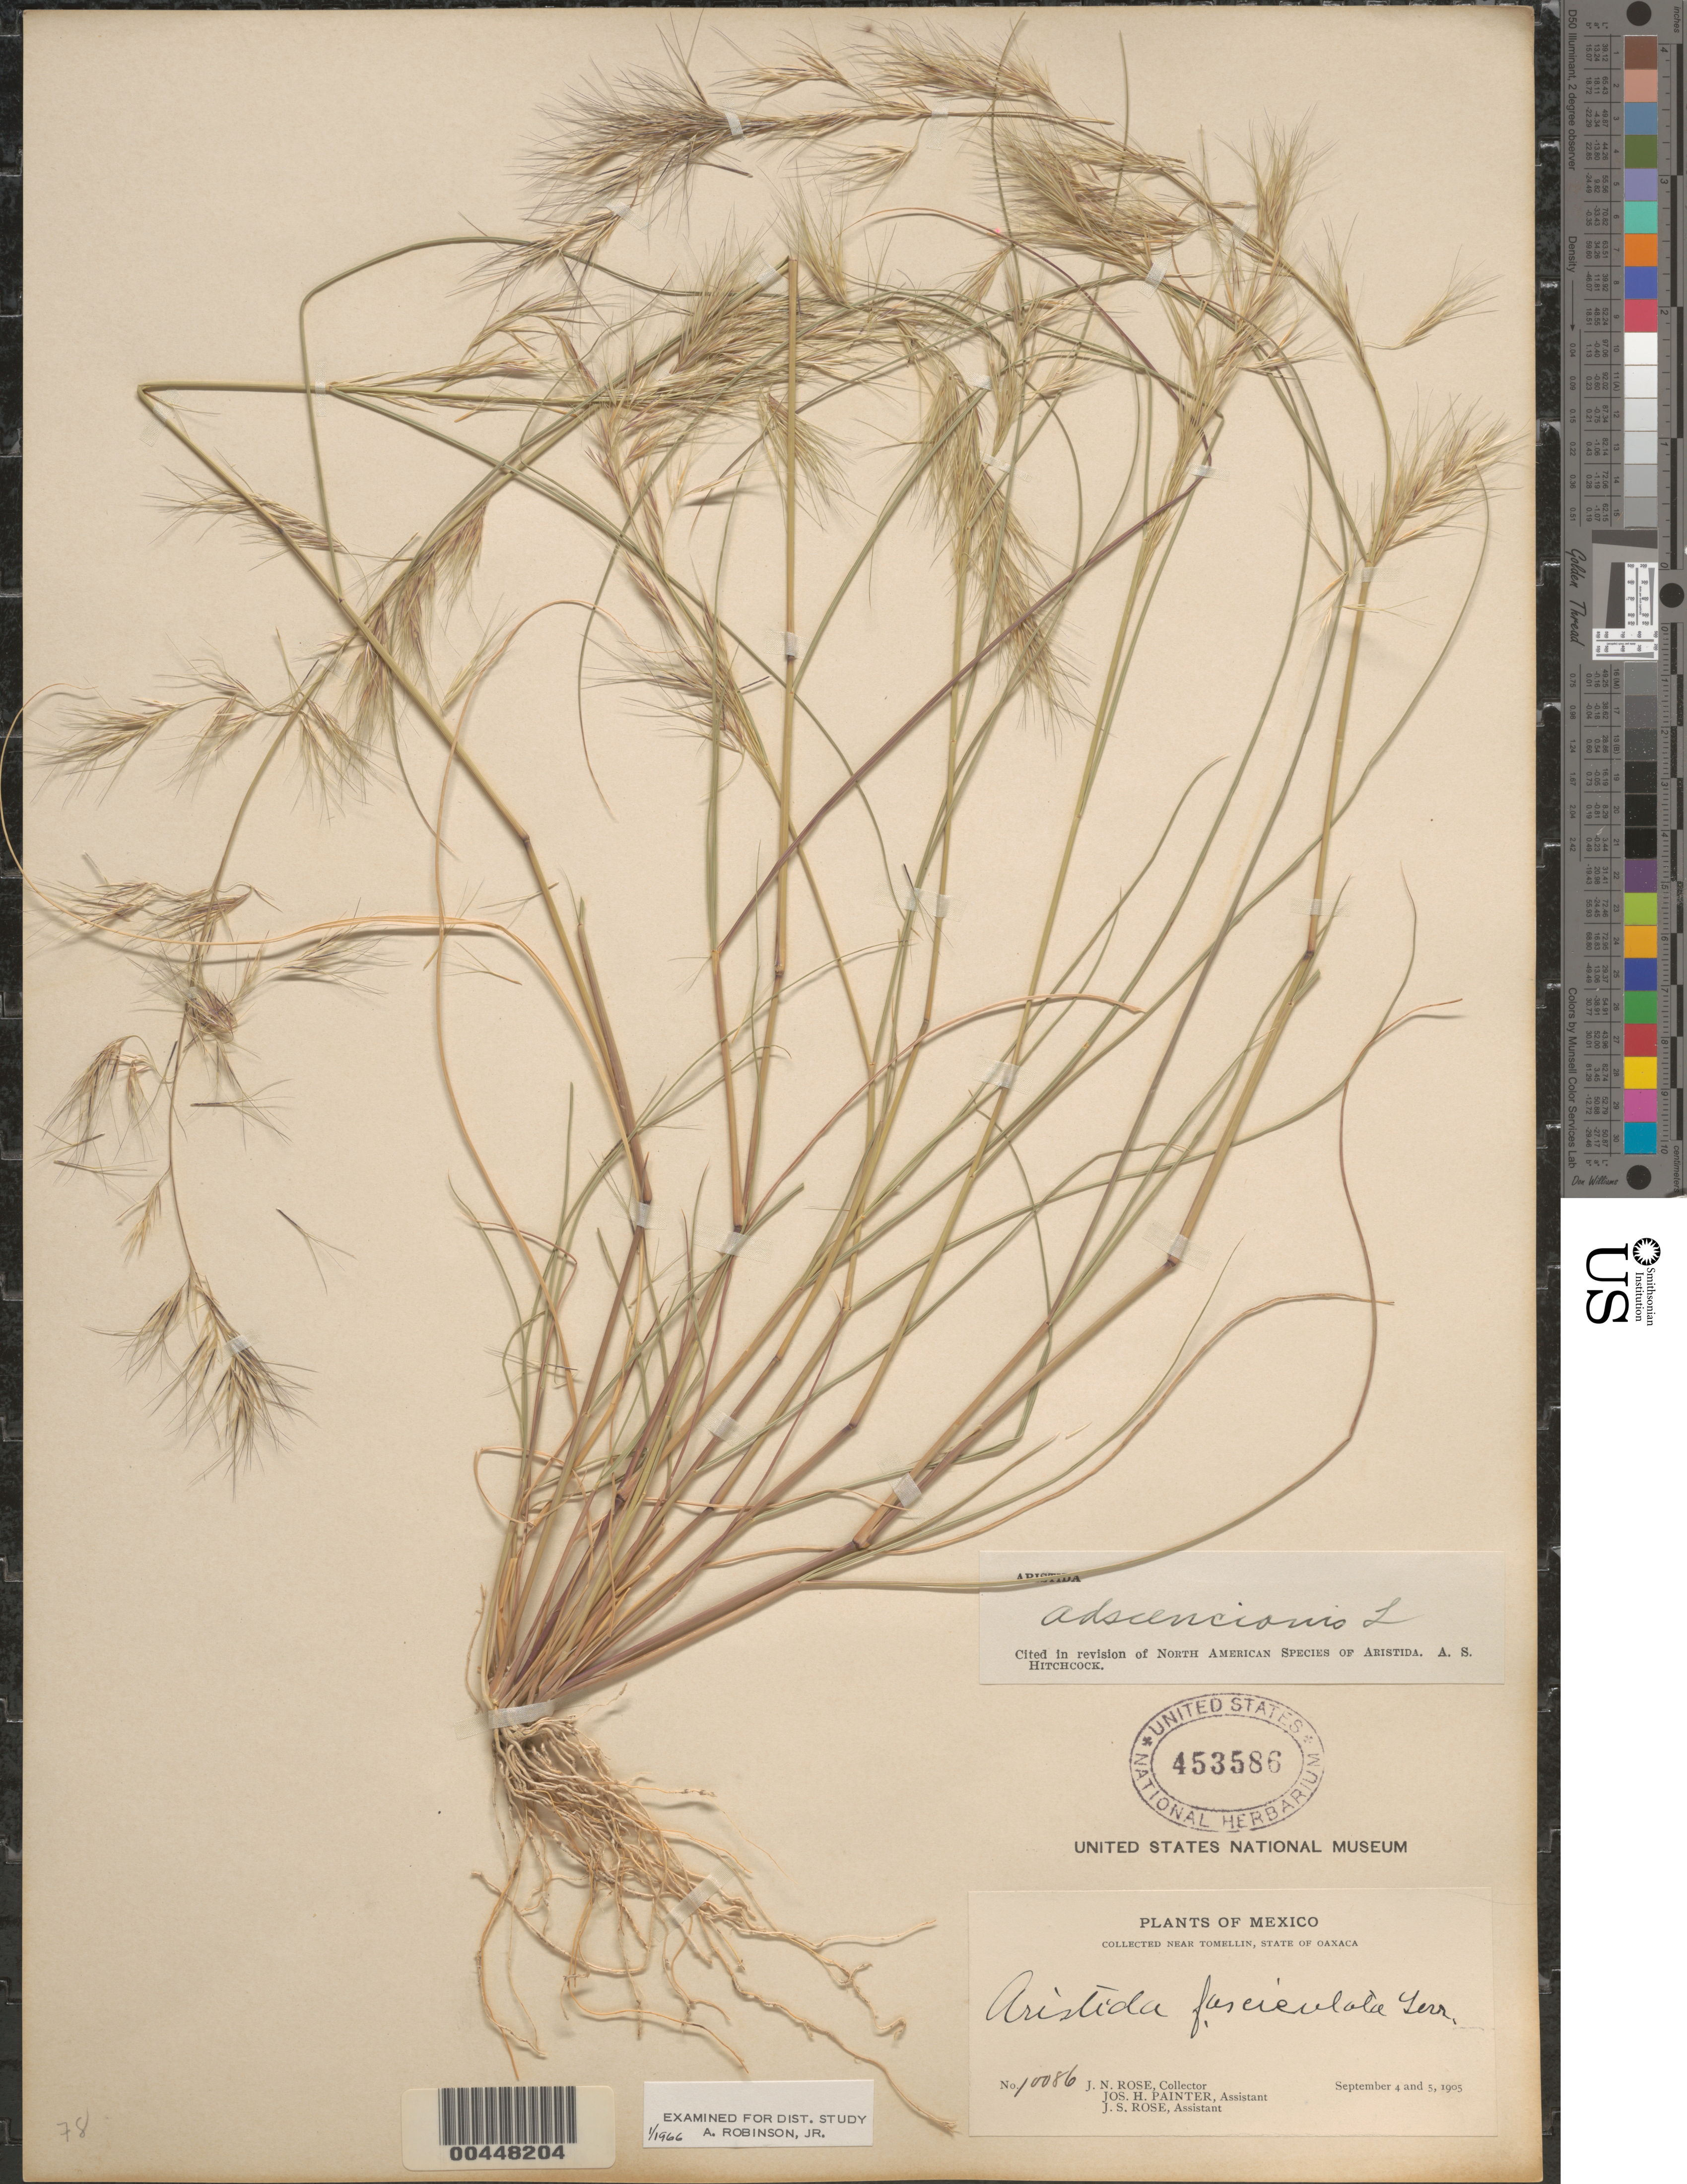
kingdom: Plantae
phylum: Tracheophyta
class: Liliopsida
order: Poales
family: Poaceae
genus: Aristida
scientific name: Aristida adscensionis var. nigrescens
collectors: J. N. Rose, J. H. Painter & J. S. Rose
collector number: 10086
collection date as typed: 4 Sep 1905 to 5 Sep 1905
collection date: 1905-09-04/1905-09-05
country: Mexico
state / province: Oaxaca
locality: Near Tomellin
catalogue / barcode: US 453586